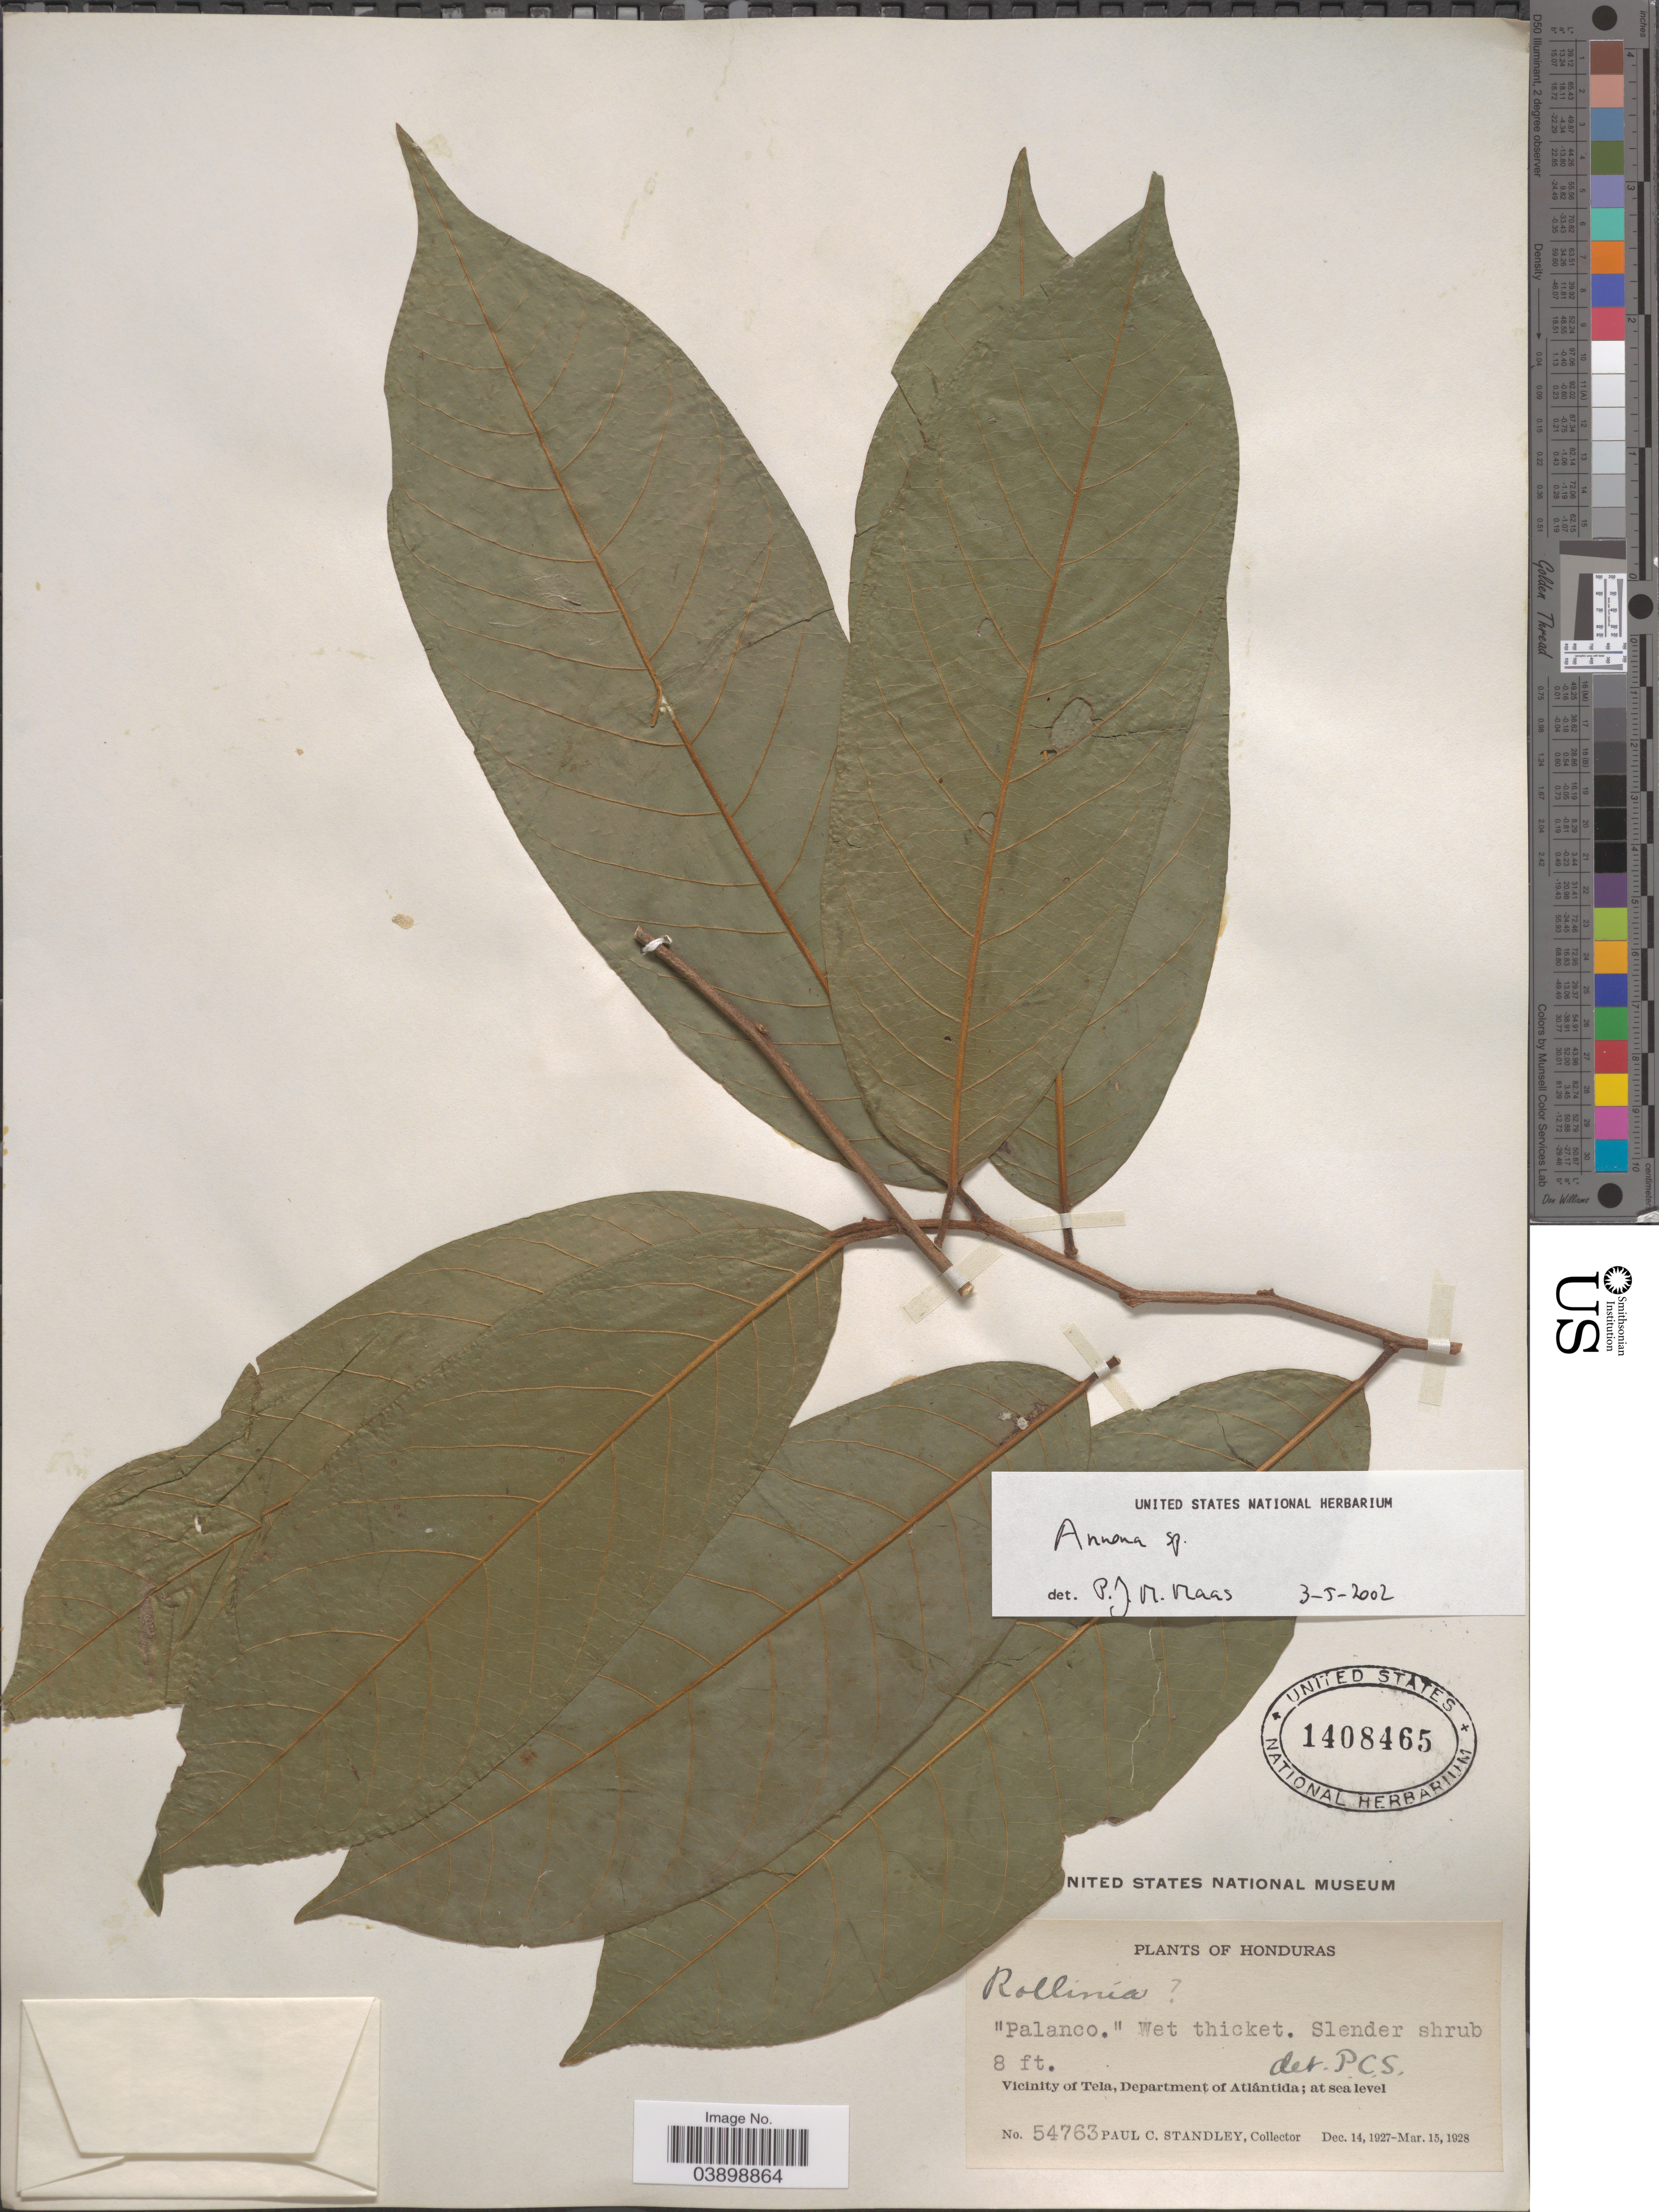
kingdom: Plantae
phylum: Tracheophyta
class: Magnoliopsida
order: Magnoliales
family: Annonaceae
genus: Annona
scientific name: Annona sp.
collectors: P. C. Standley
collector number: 54763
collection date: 1927-12-14/1928-03-15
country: Honduras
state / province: Atlantida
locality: Vicinity of Tela, Department of Atlántida.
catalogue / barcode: US 1408465